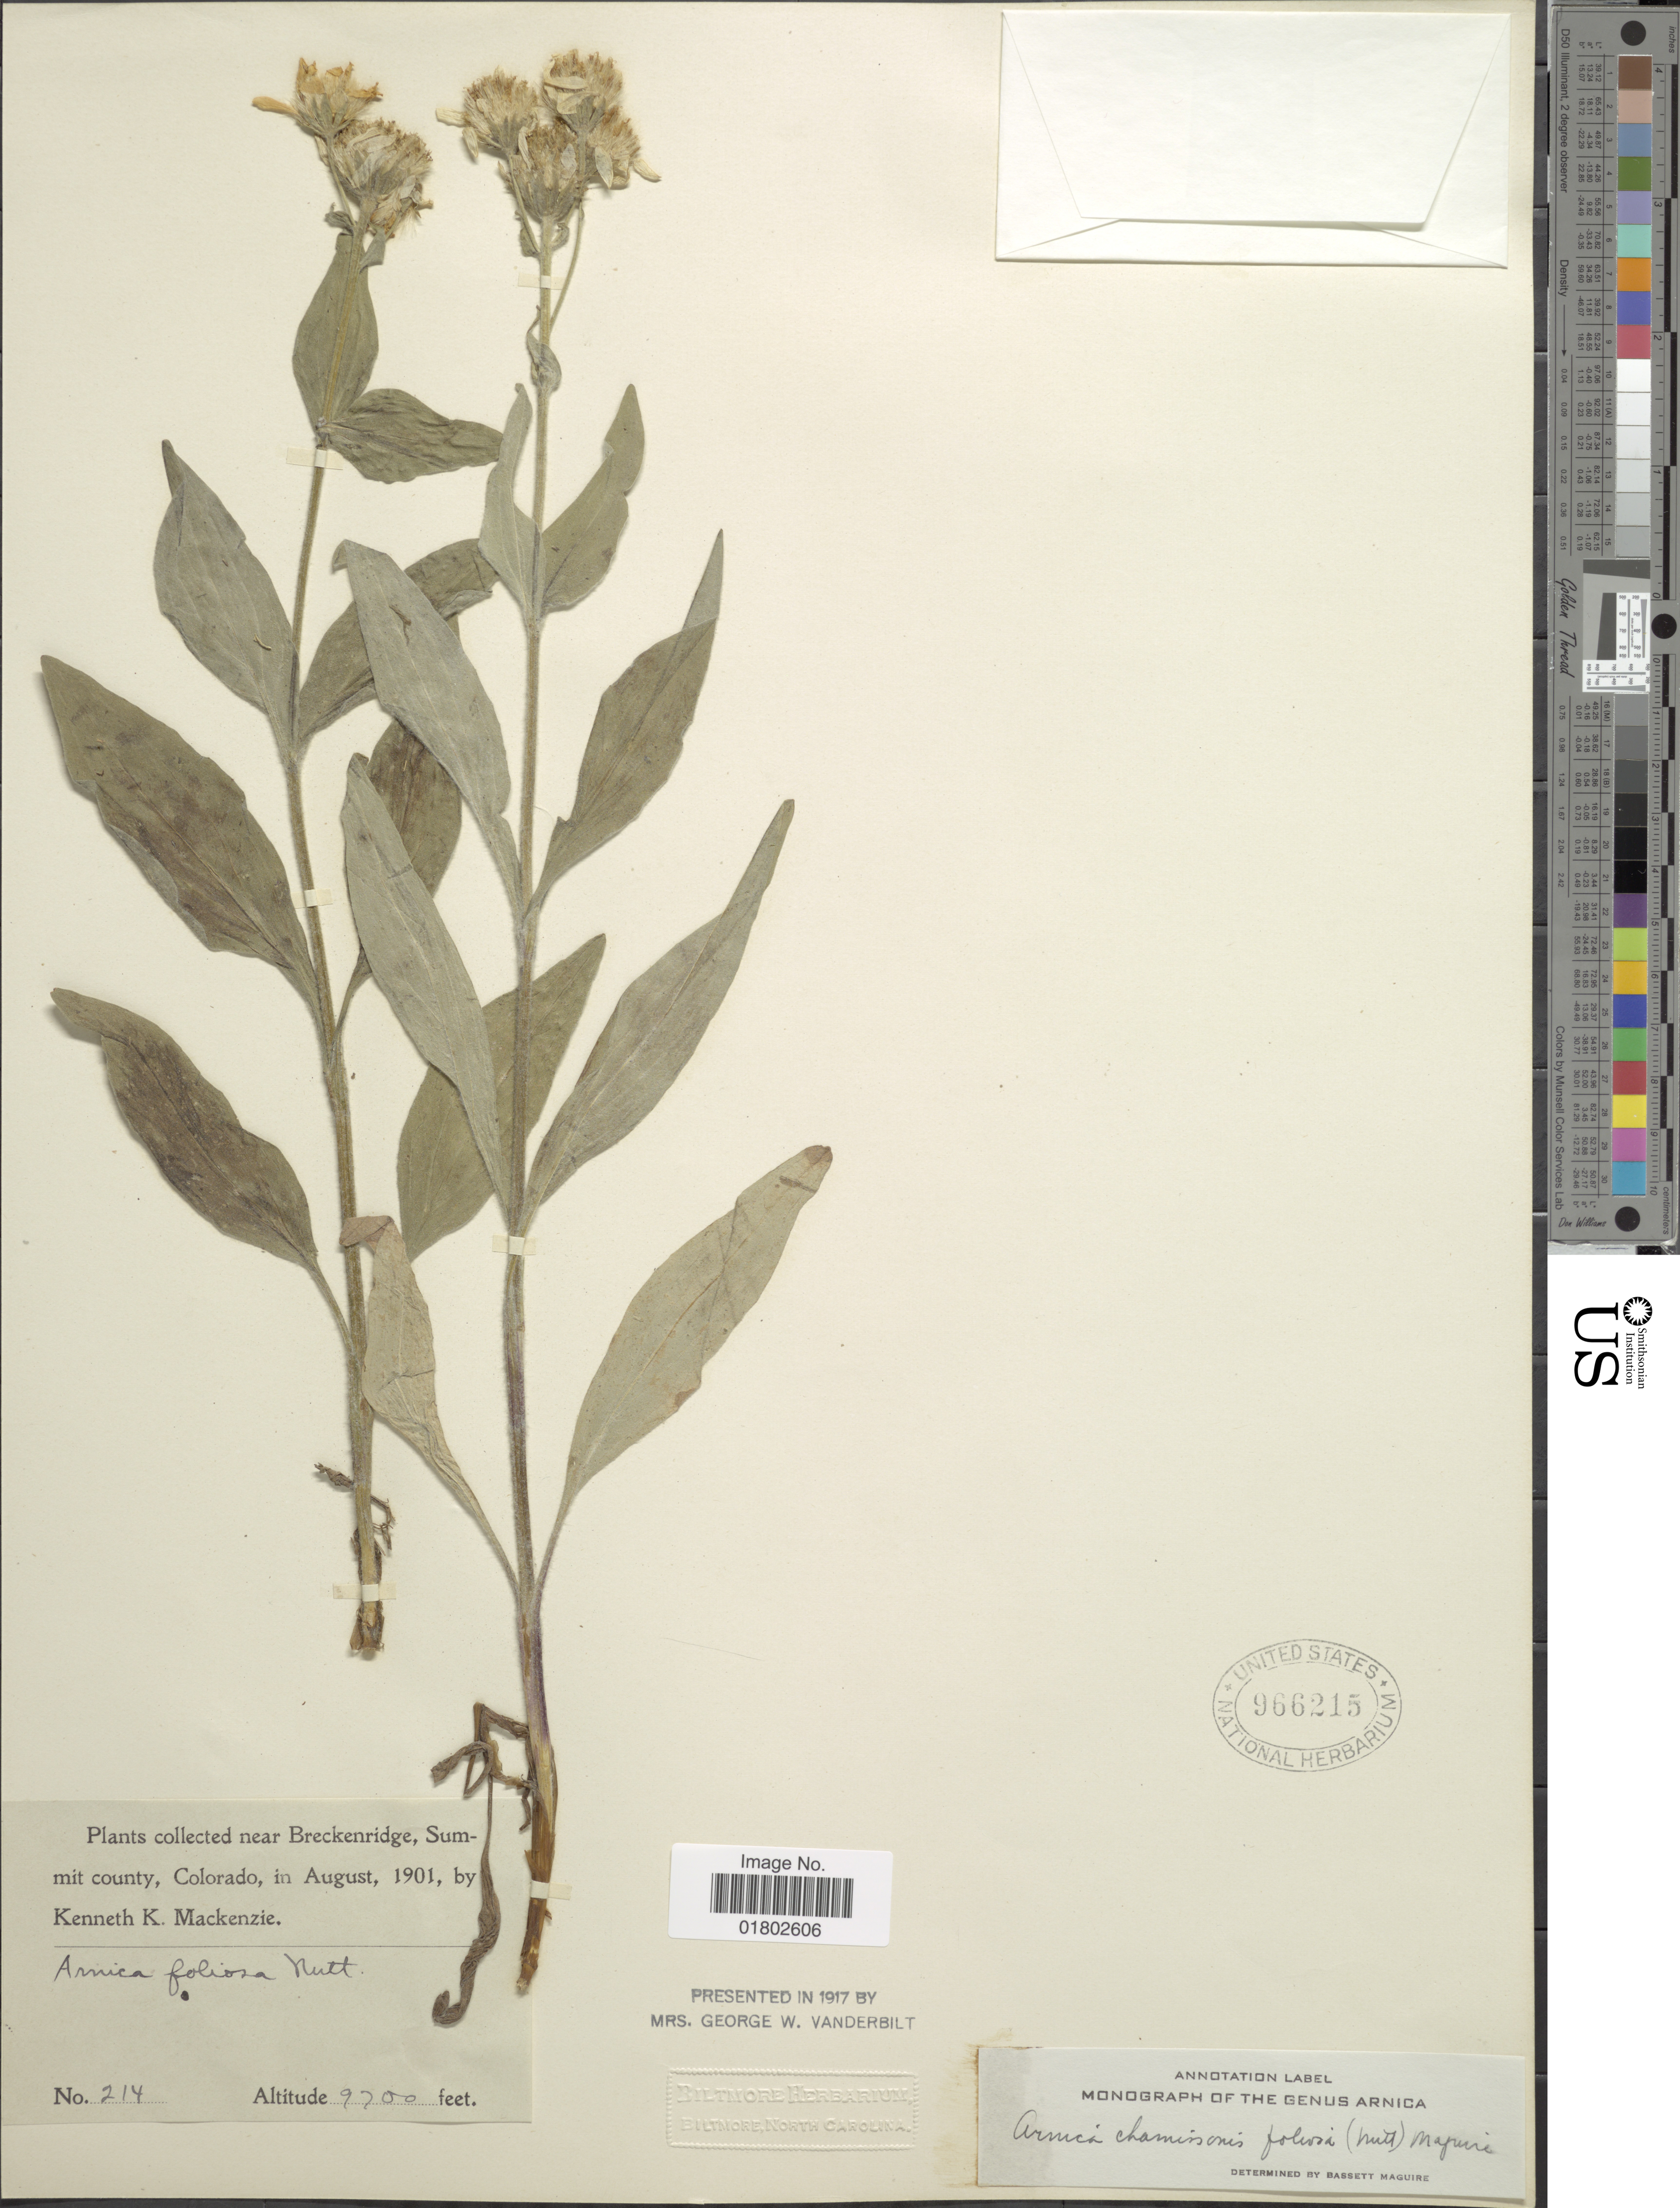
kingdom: Plantae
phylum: Tracheophyta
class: Magnoliopsida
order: Asterales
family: Asteraceae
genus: Arnica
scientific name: Arnica chamissonis subsp. foliosa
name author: (Nutt.) Maguire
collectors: K. K. Mackenzie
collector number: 214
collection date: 1901-08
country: United States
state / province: Colorado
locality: Near Vreckenridge, Summit County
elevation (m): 2957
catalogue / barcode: US 966215